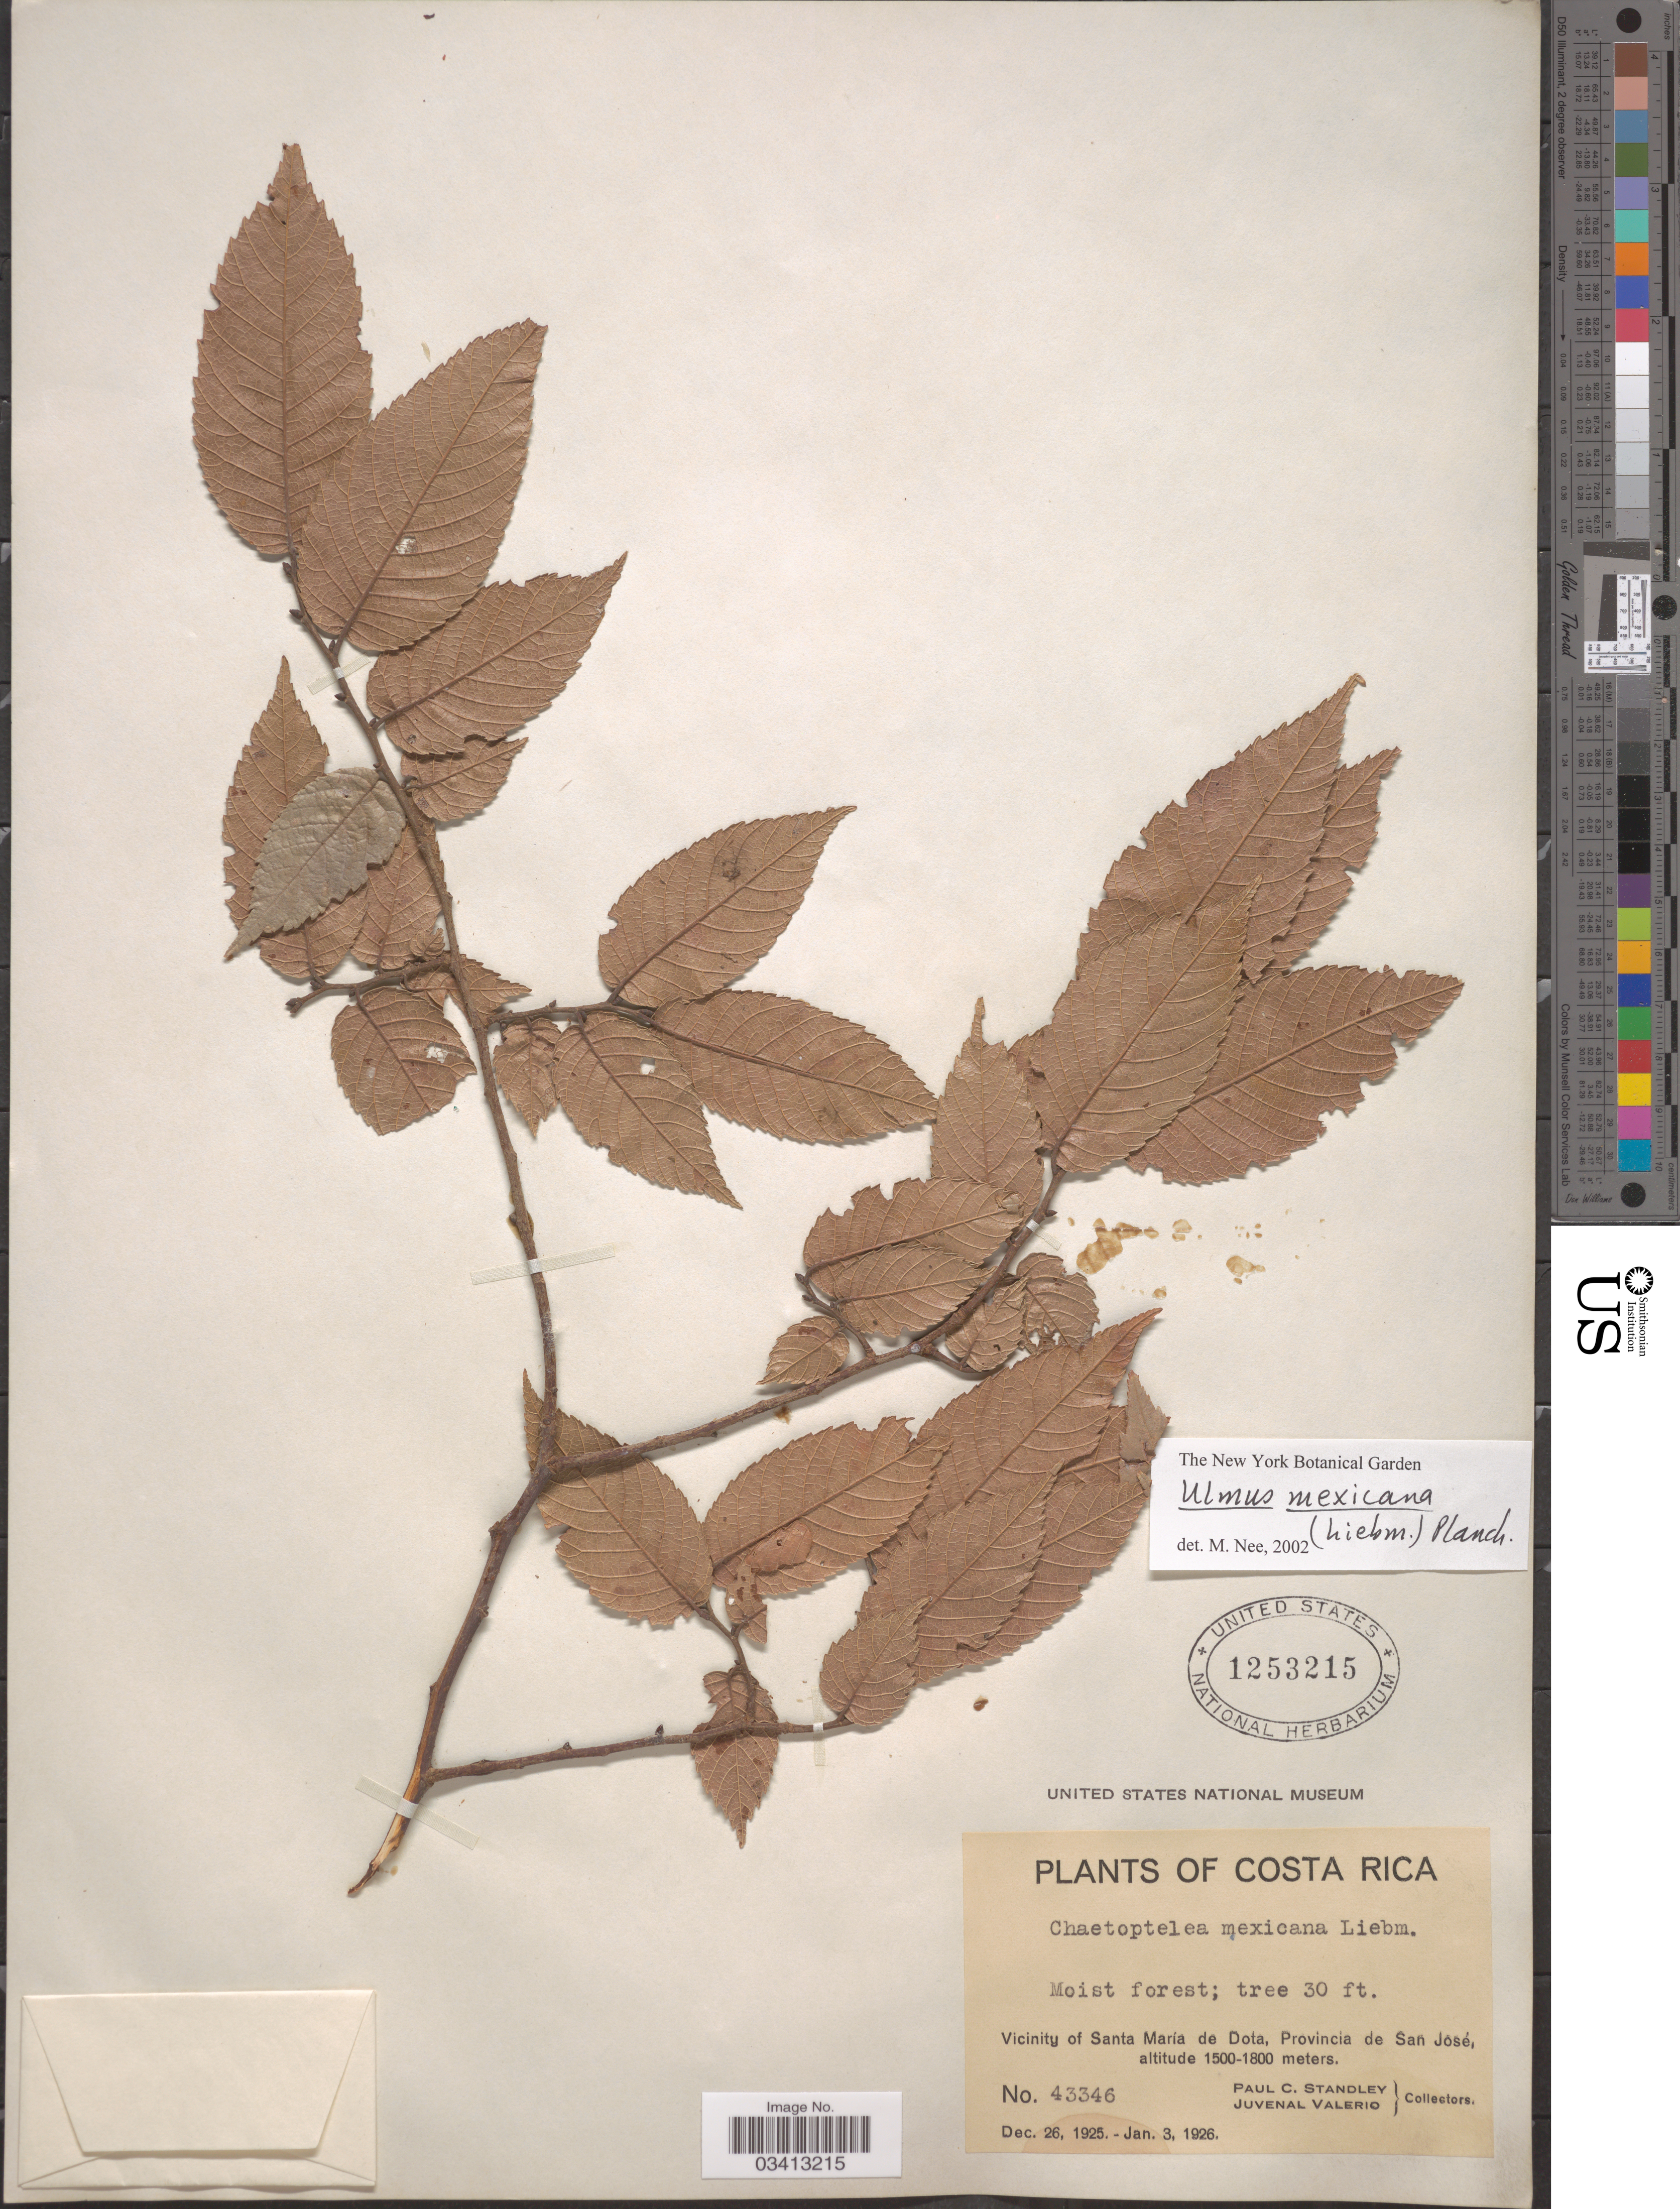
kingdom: Plantae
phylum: Tracheophyta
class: Magnoliopsida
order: Rosales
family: Ulmaceae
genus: Ulmus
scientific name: Ulmus mexicana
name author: (Liebm.) Planch.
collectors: P. C. Standley & J. Valerio R.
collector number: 43346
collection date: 1925-12-26/1926-01-03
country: Costa Rica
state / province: San José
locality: Vicinity of Santa María de Dota.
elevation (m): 1500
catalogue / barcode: US 1253215